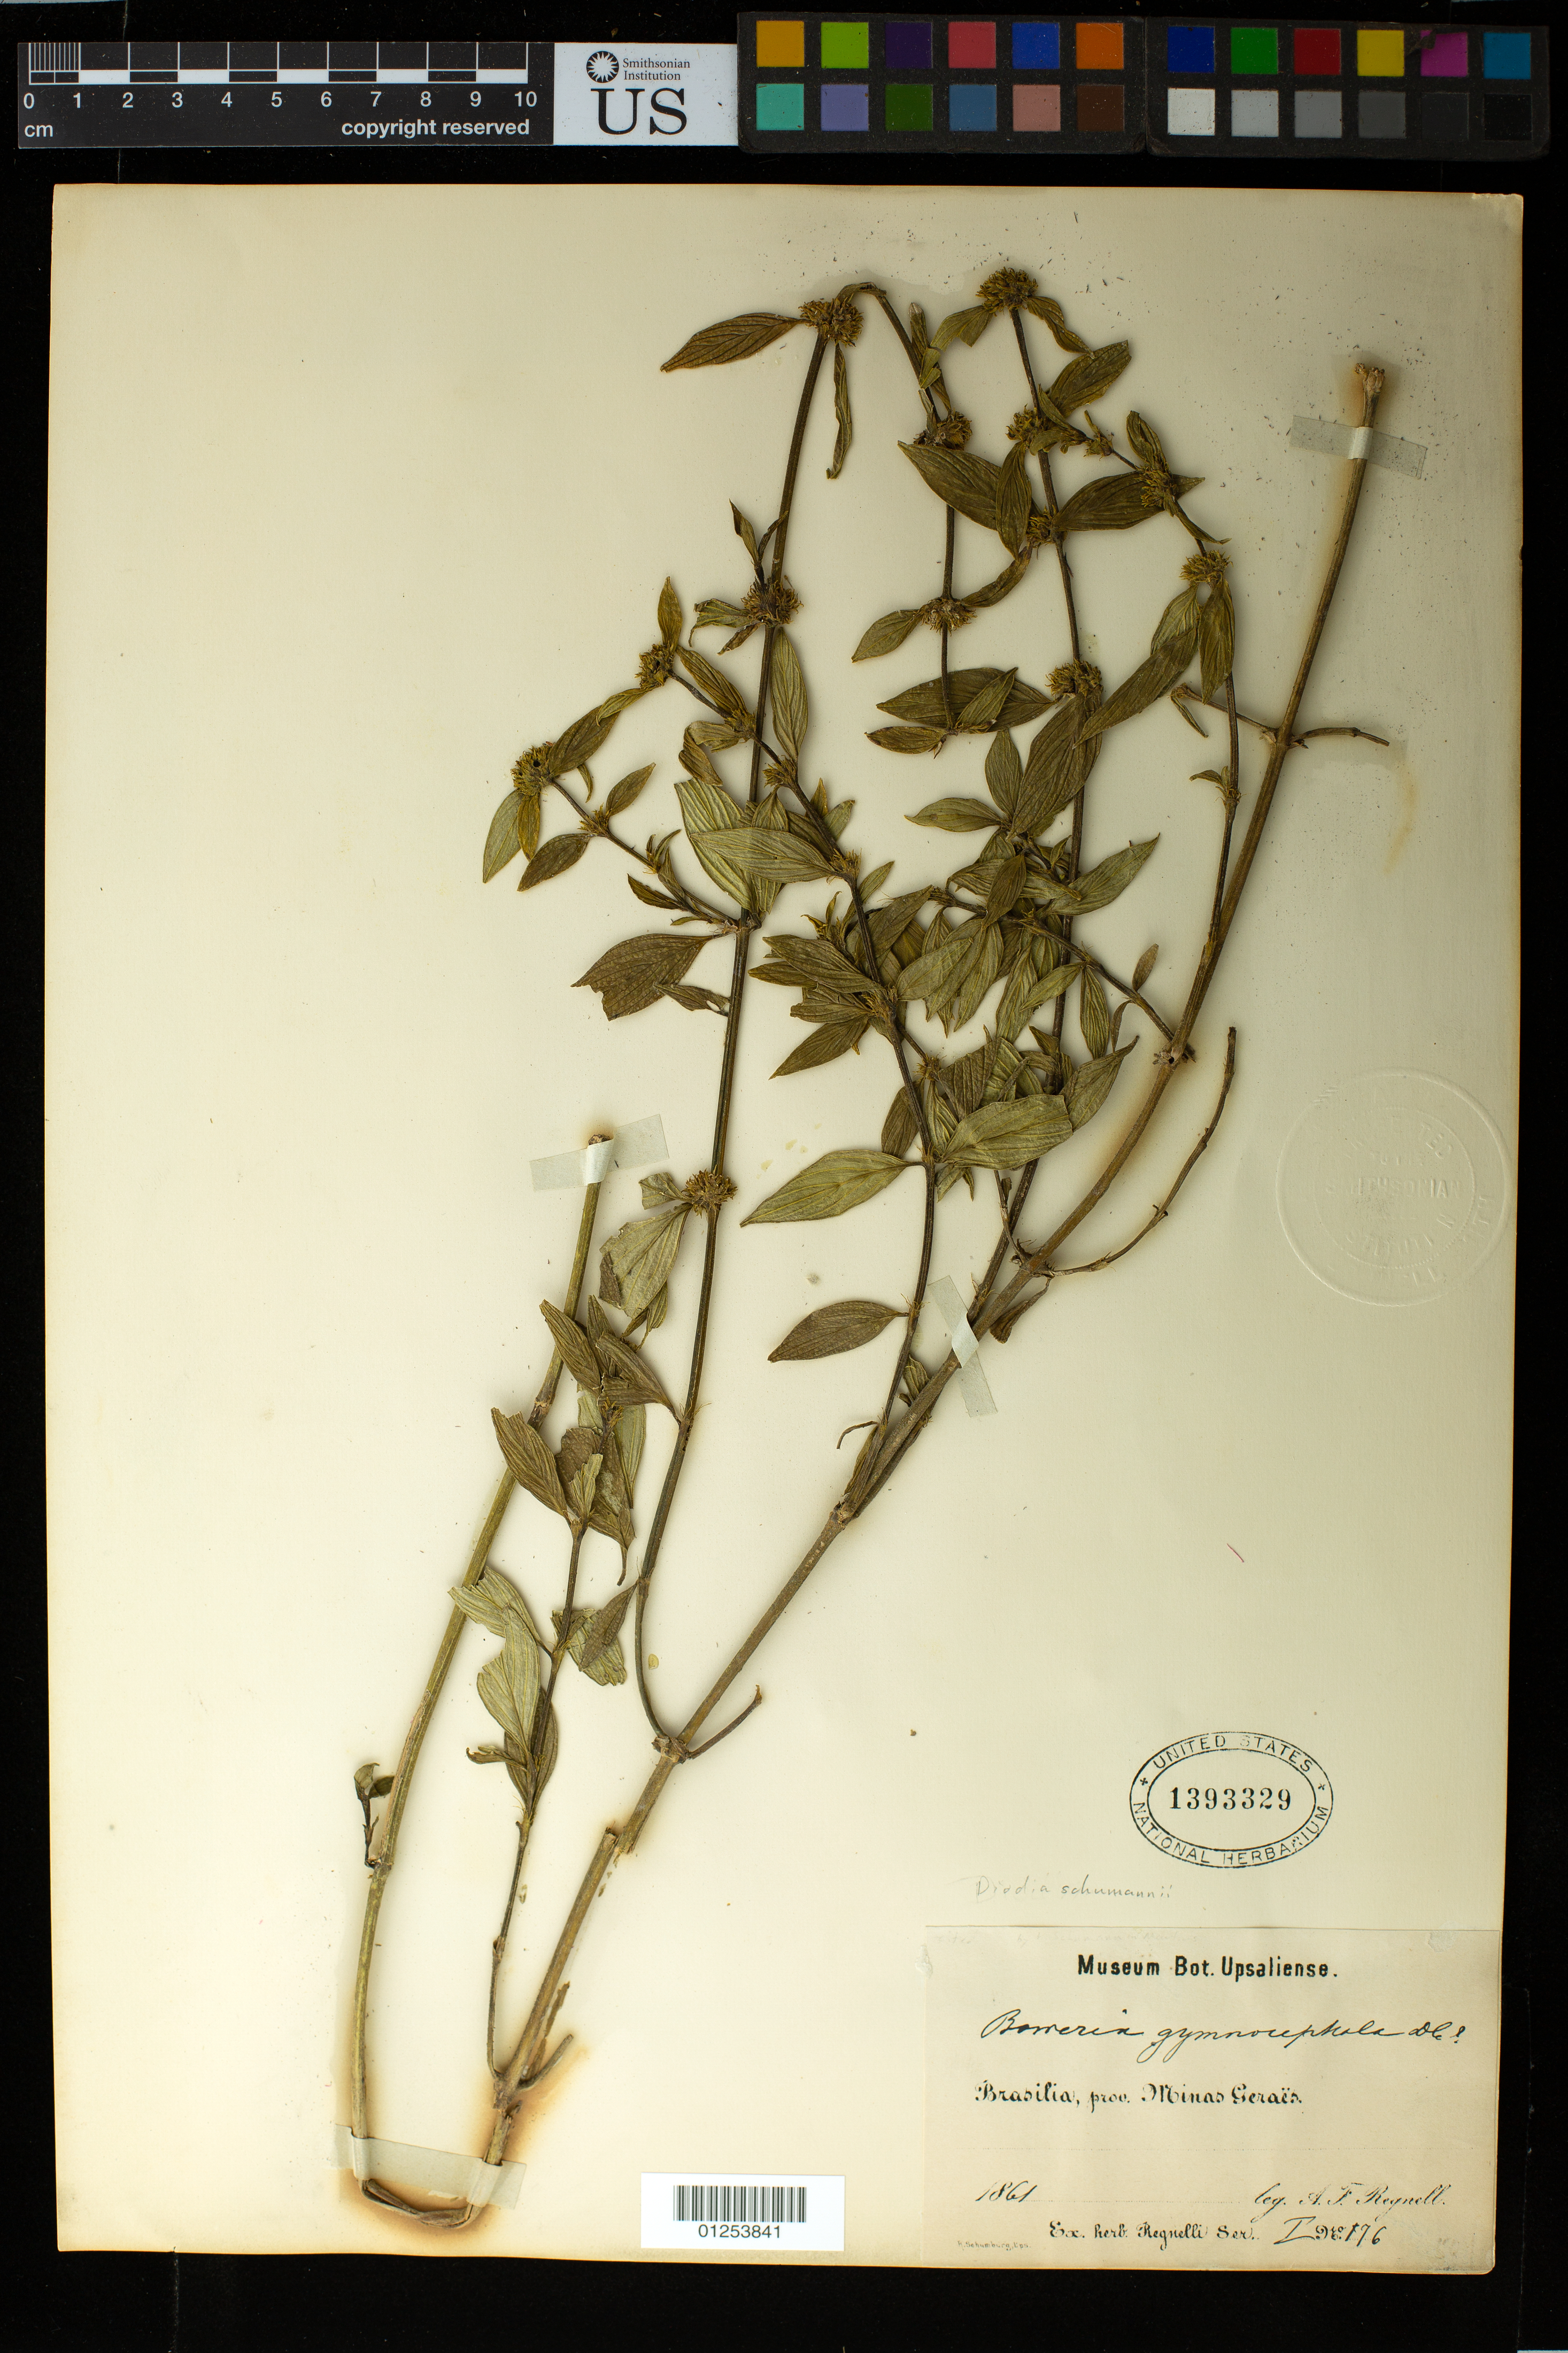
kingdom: Plantae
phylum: Tracheophyta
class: Magnoliopsida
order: Gentianales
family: Rubiaceae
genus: Diodia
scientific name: Diodia schumannii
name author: Standl. ex Bacigalupo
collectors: ex herb. Regnelli Ser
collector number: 176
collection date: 1861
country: Brazil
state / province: Minas Gerais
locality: Brasilia, prov. Minas Geraes.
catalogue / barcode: US 1393329